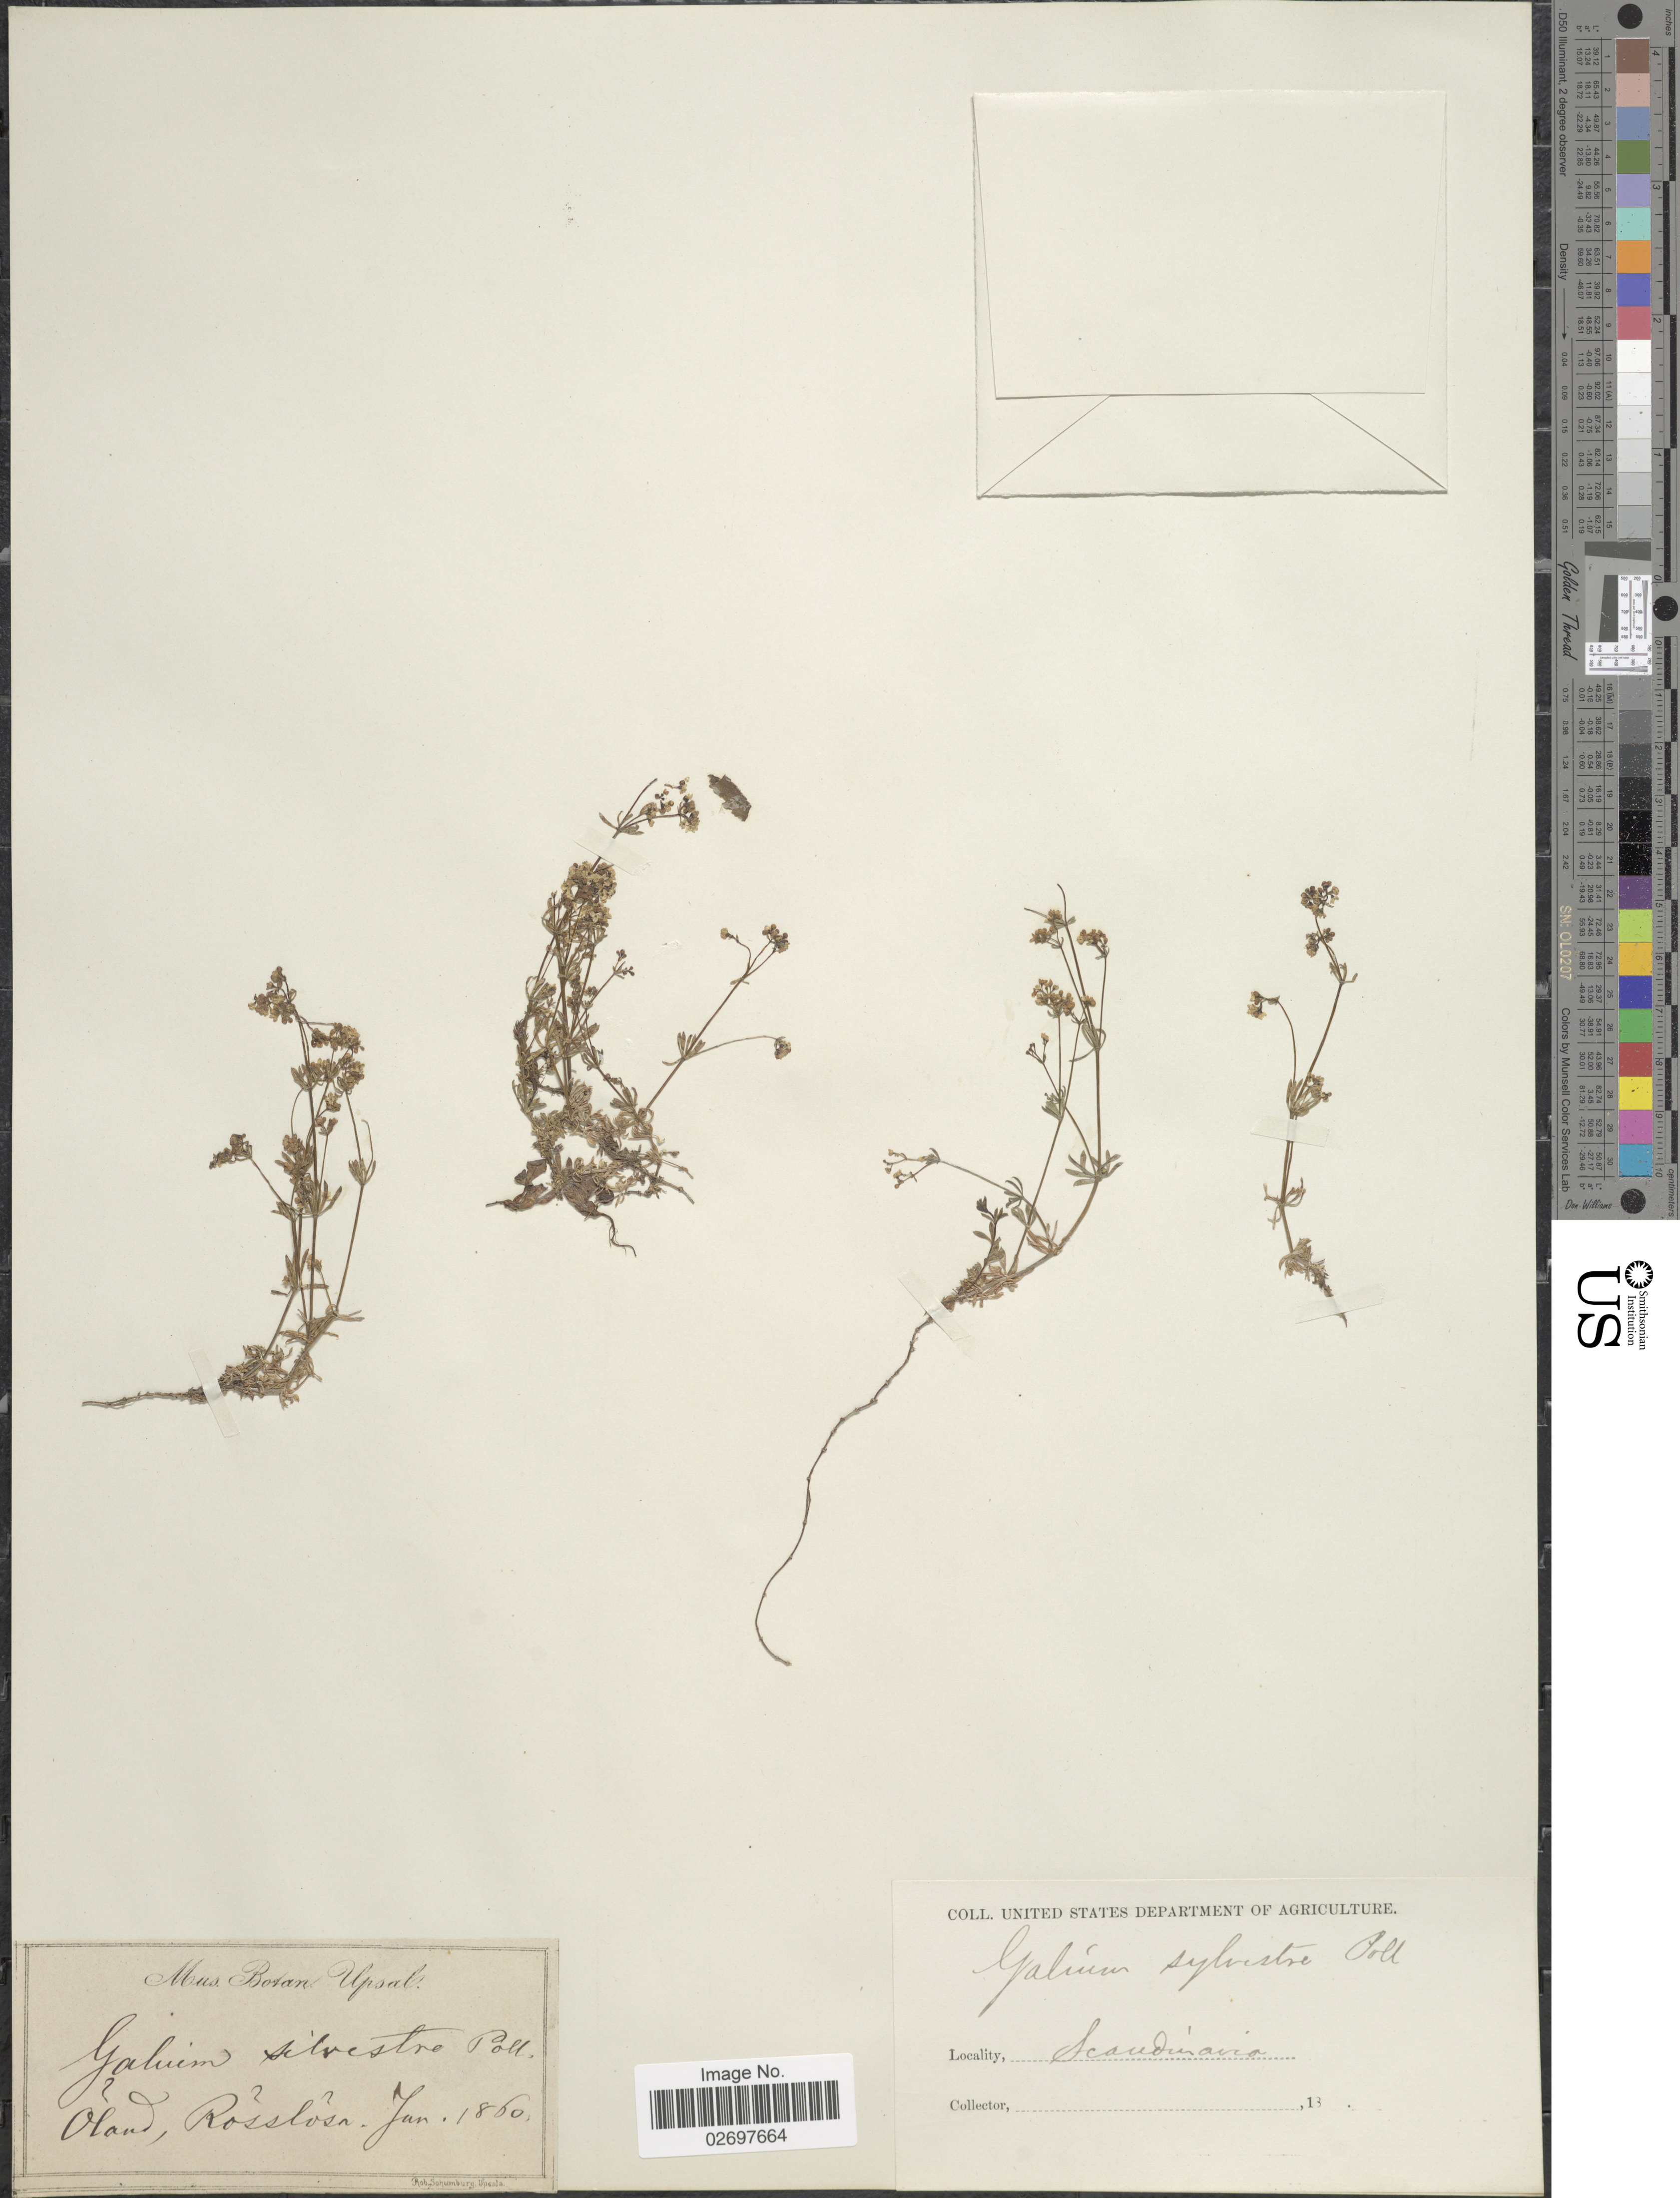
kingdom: Plantae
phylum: Tracheophyta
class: Magnoliopsida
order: Gentianales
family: Rubiaceae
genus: Galium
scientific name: Galium sylvestre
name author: Scop.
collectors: ex Mus. Bot. Upsal.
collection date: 1860-06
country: Sweden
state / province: Kalmar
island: Oland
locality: Scandinavia, Oland, Rosslosa